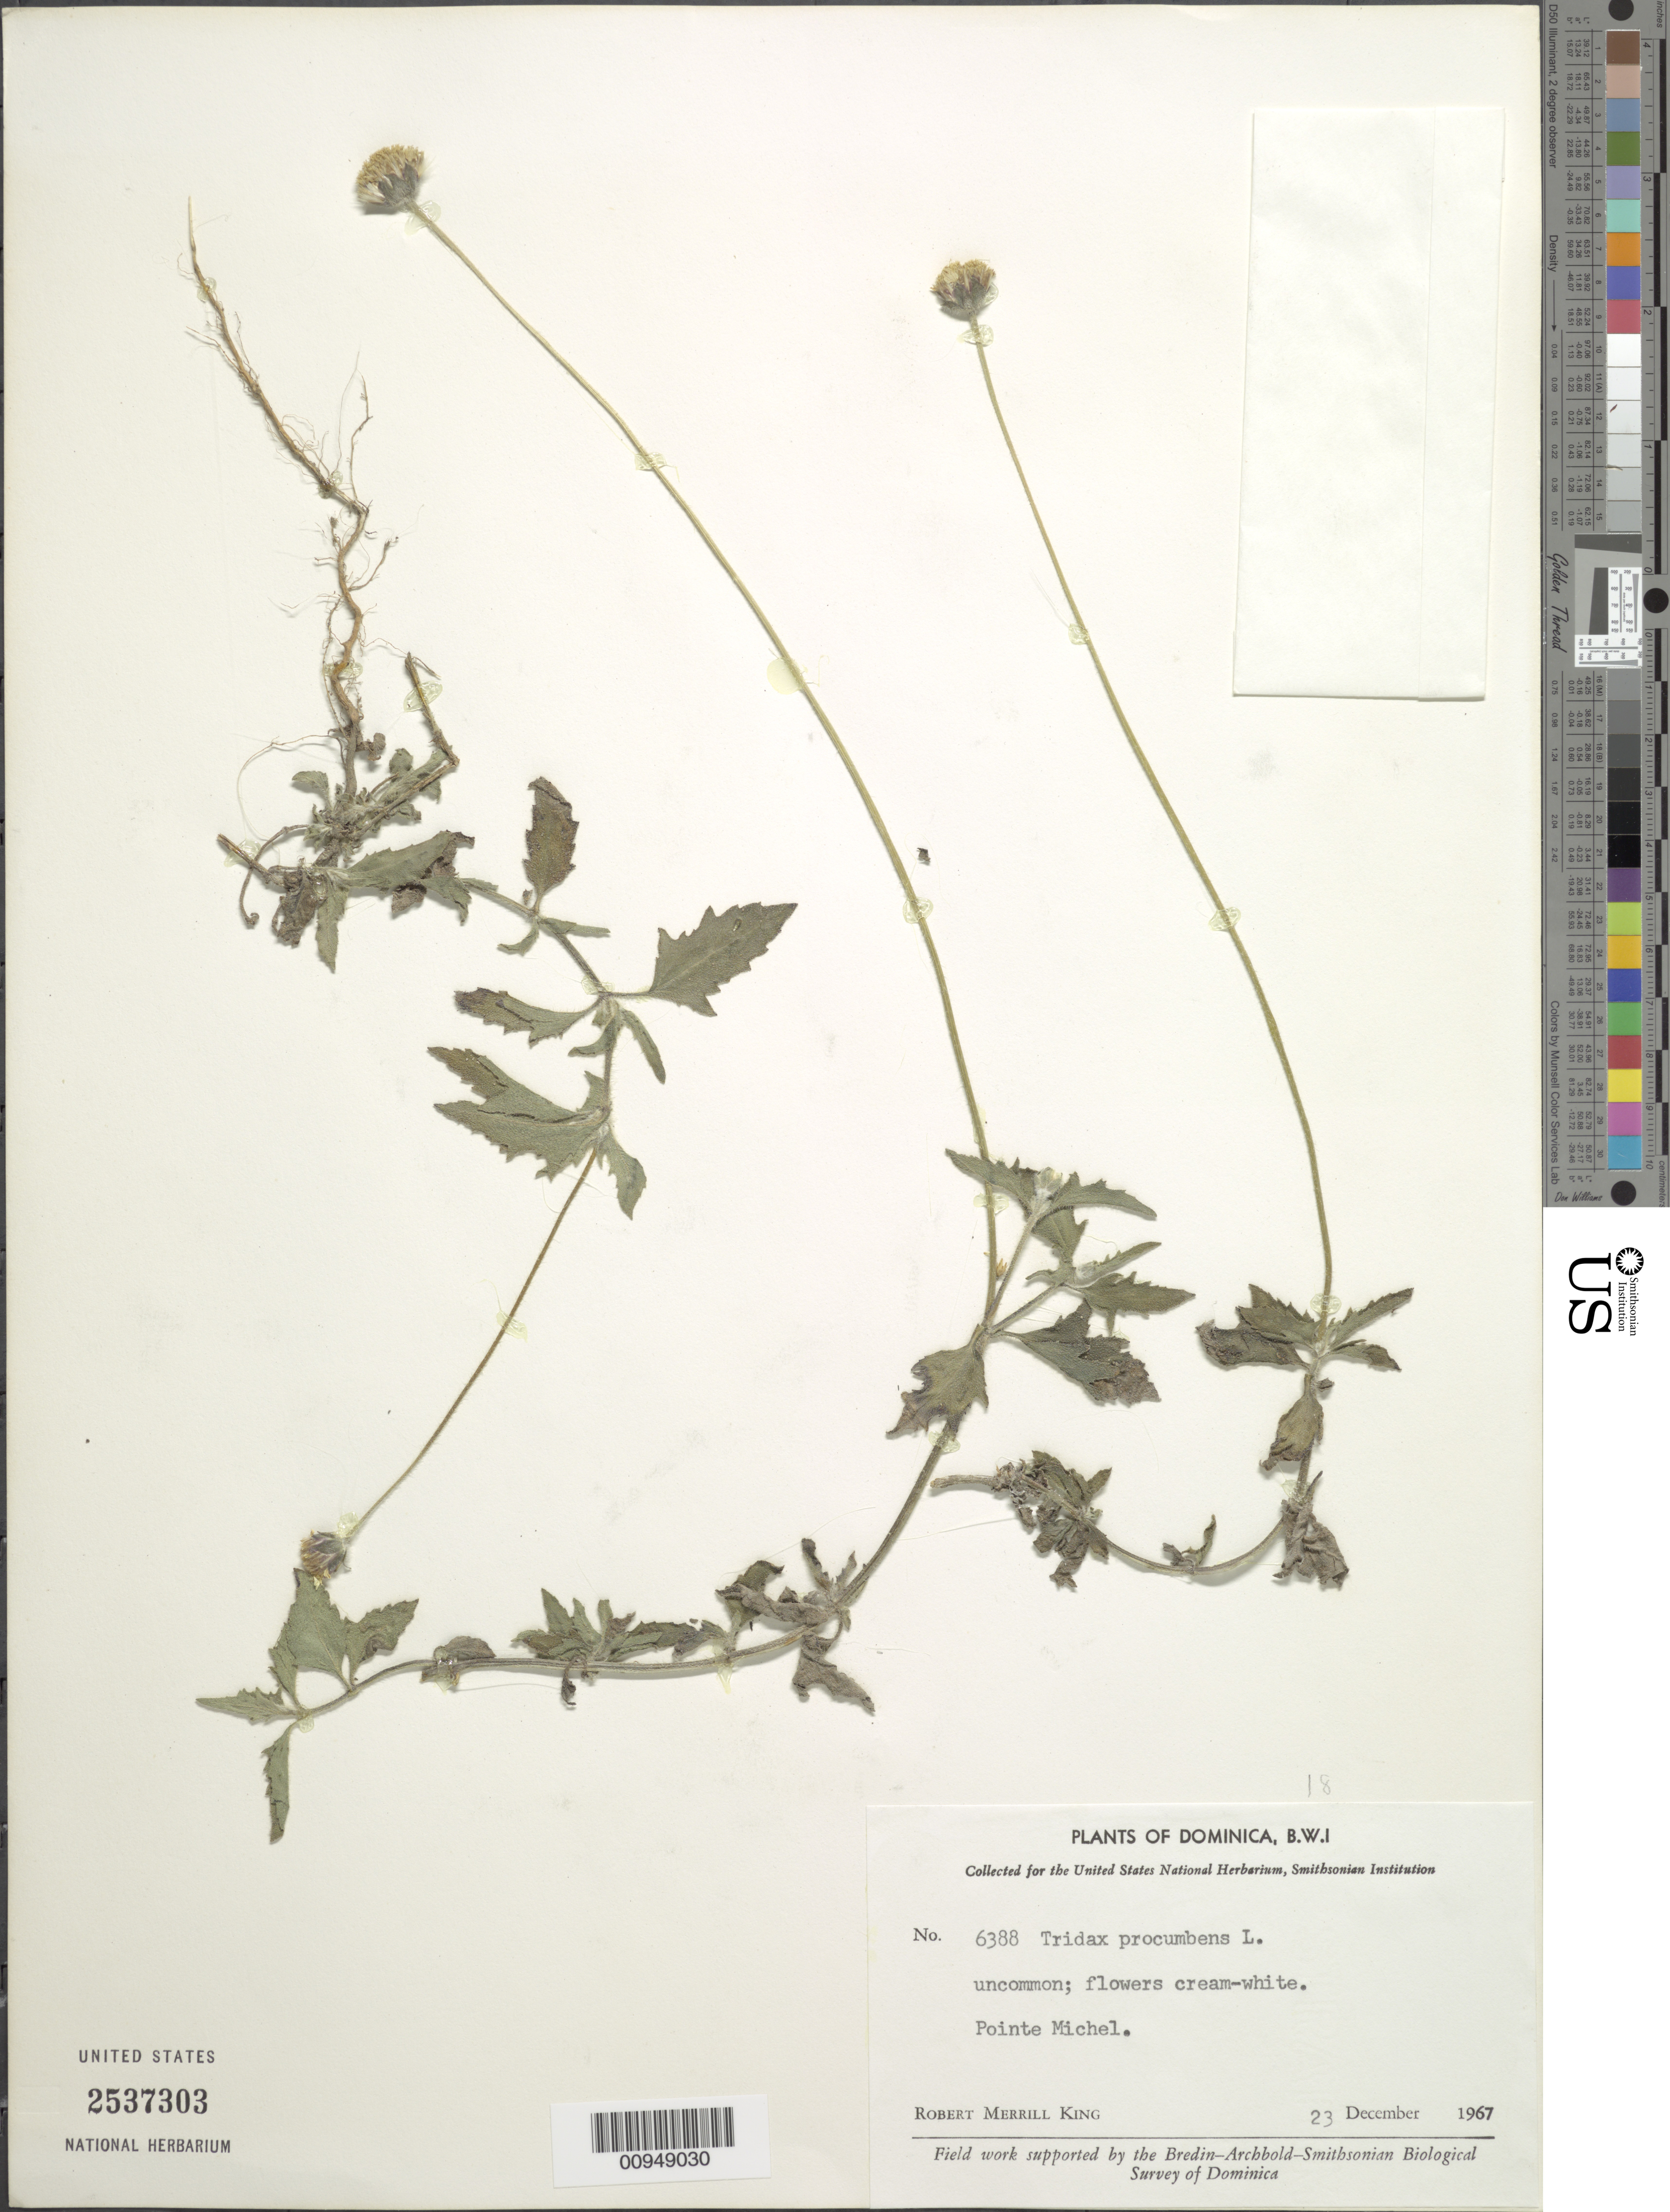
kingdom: Plantae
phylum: Tracheophyta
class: Magnoliopsida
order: Asterales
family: Asteraceae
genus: Tridax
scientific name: Tridax procumbens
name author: L.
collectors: R. M. King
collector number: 6388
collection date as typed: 23 Dec 1967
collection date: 1967-12-23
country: Dominica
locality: Pointe Michel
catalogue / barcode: US 2537303